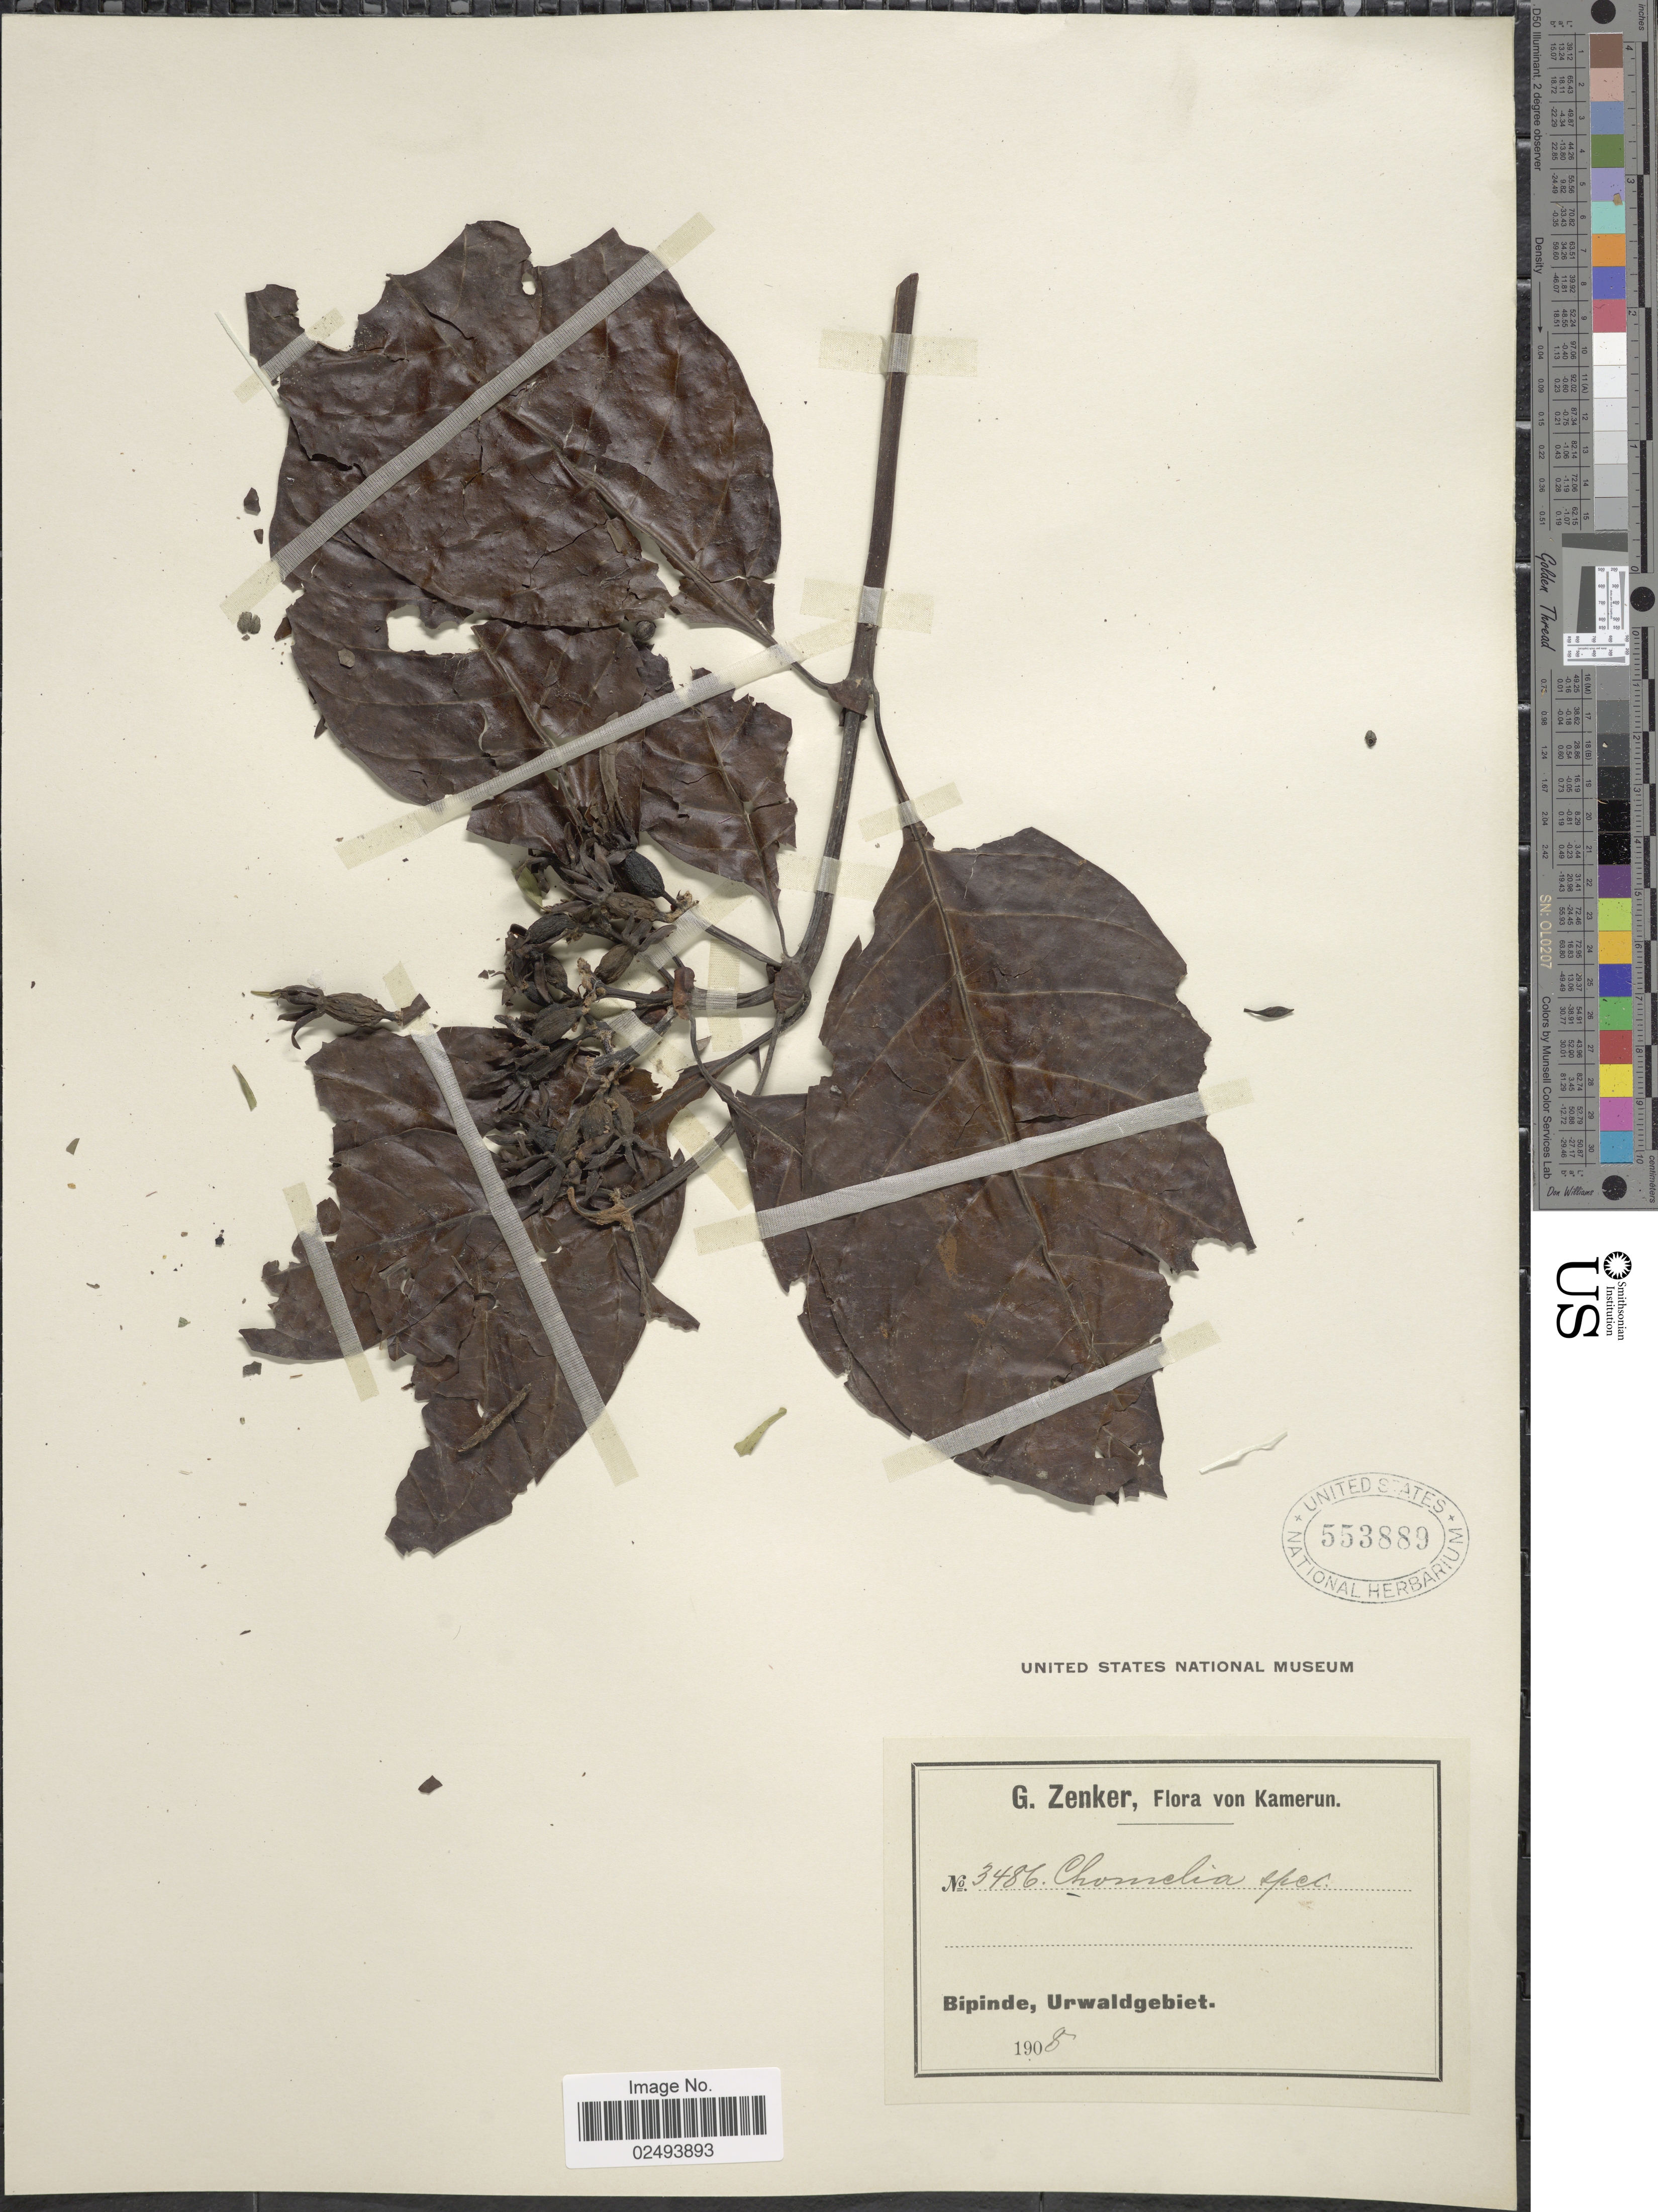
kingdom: Plantae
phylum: Tracheophyta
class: Magnoliopsida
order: Gentianales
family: Rubiaceae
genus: Tarenna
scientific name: Tarenna sp.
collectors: G. A. Zenker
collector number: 3486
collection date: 1908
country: Cameroon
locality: Kamerun. Bipinde, Urwaldgebiet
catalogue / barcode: US 553889